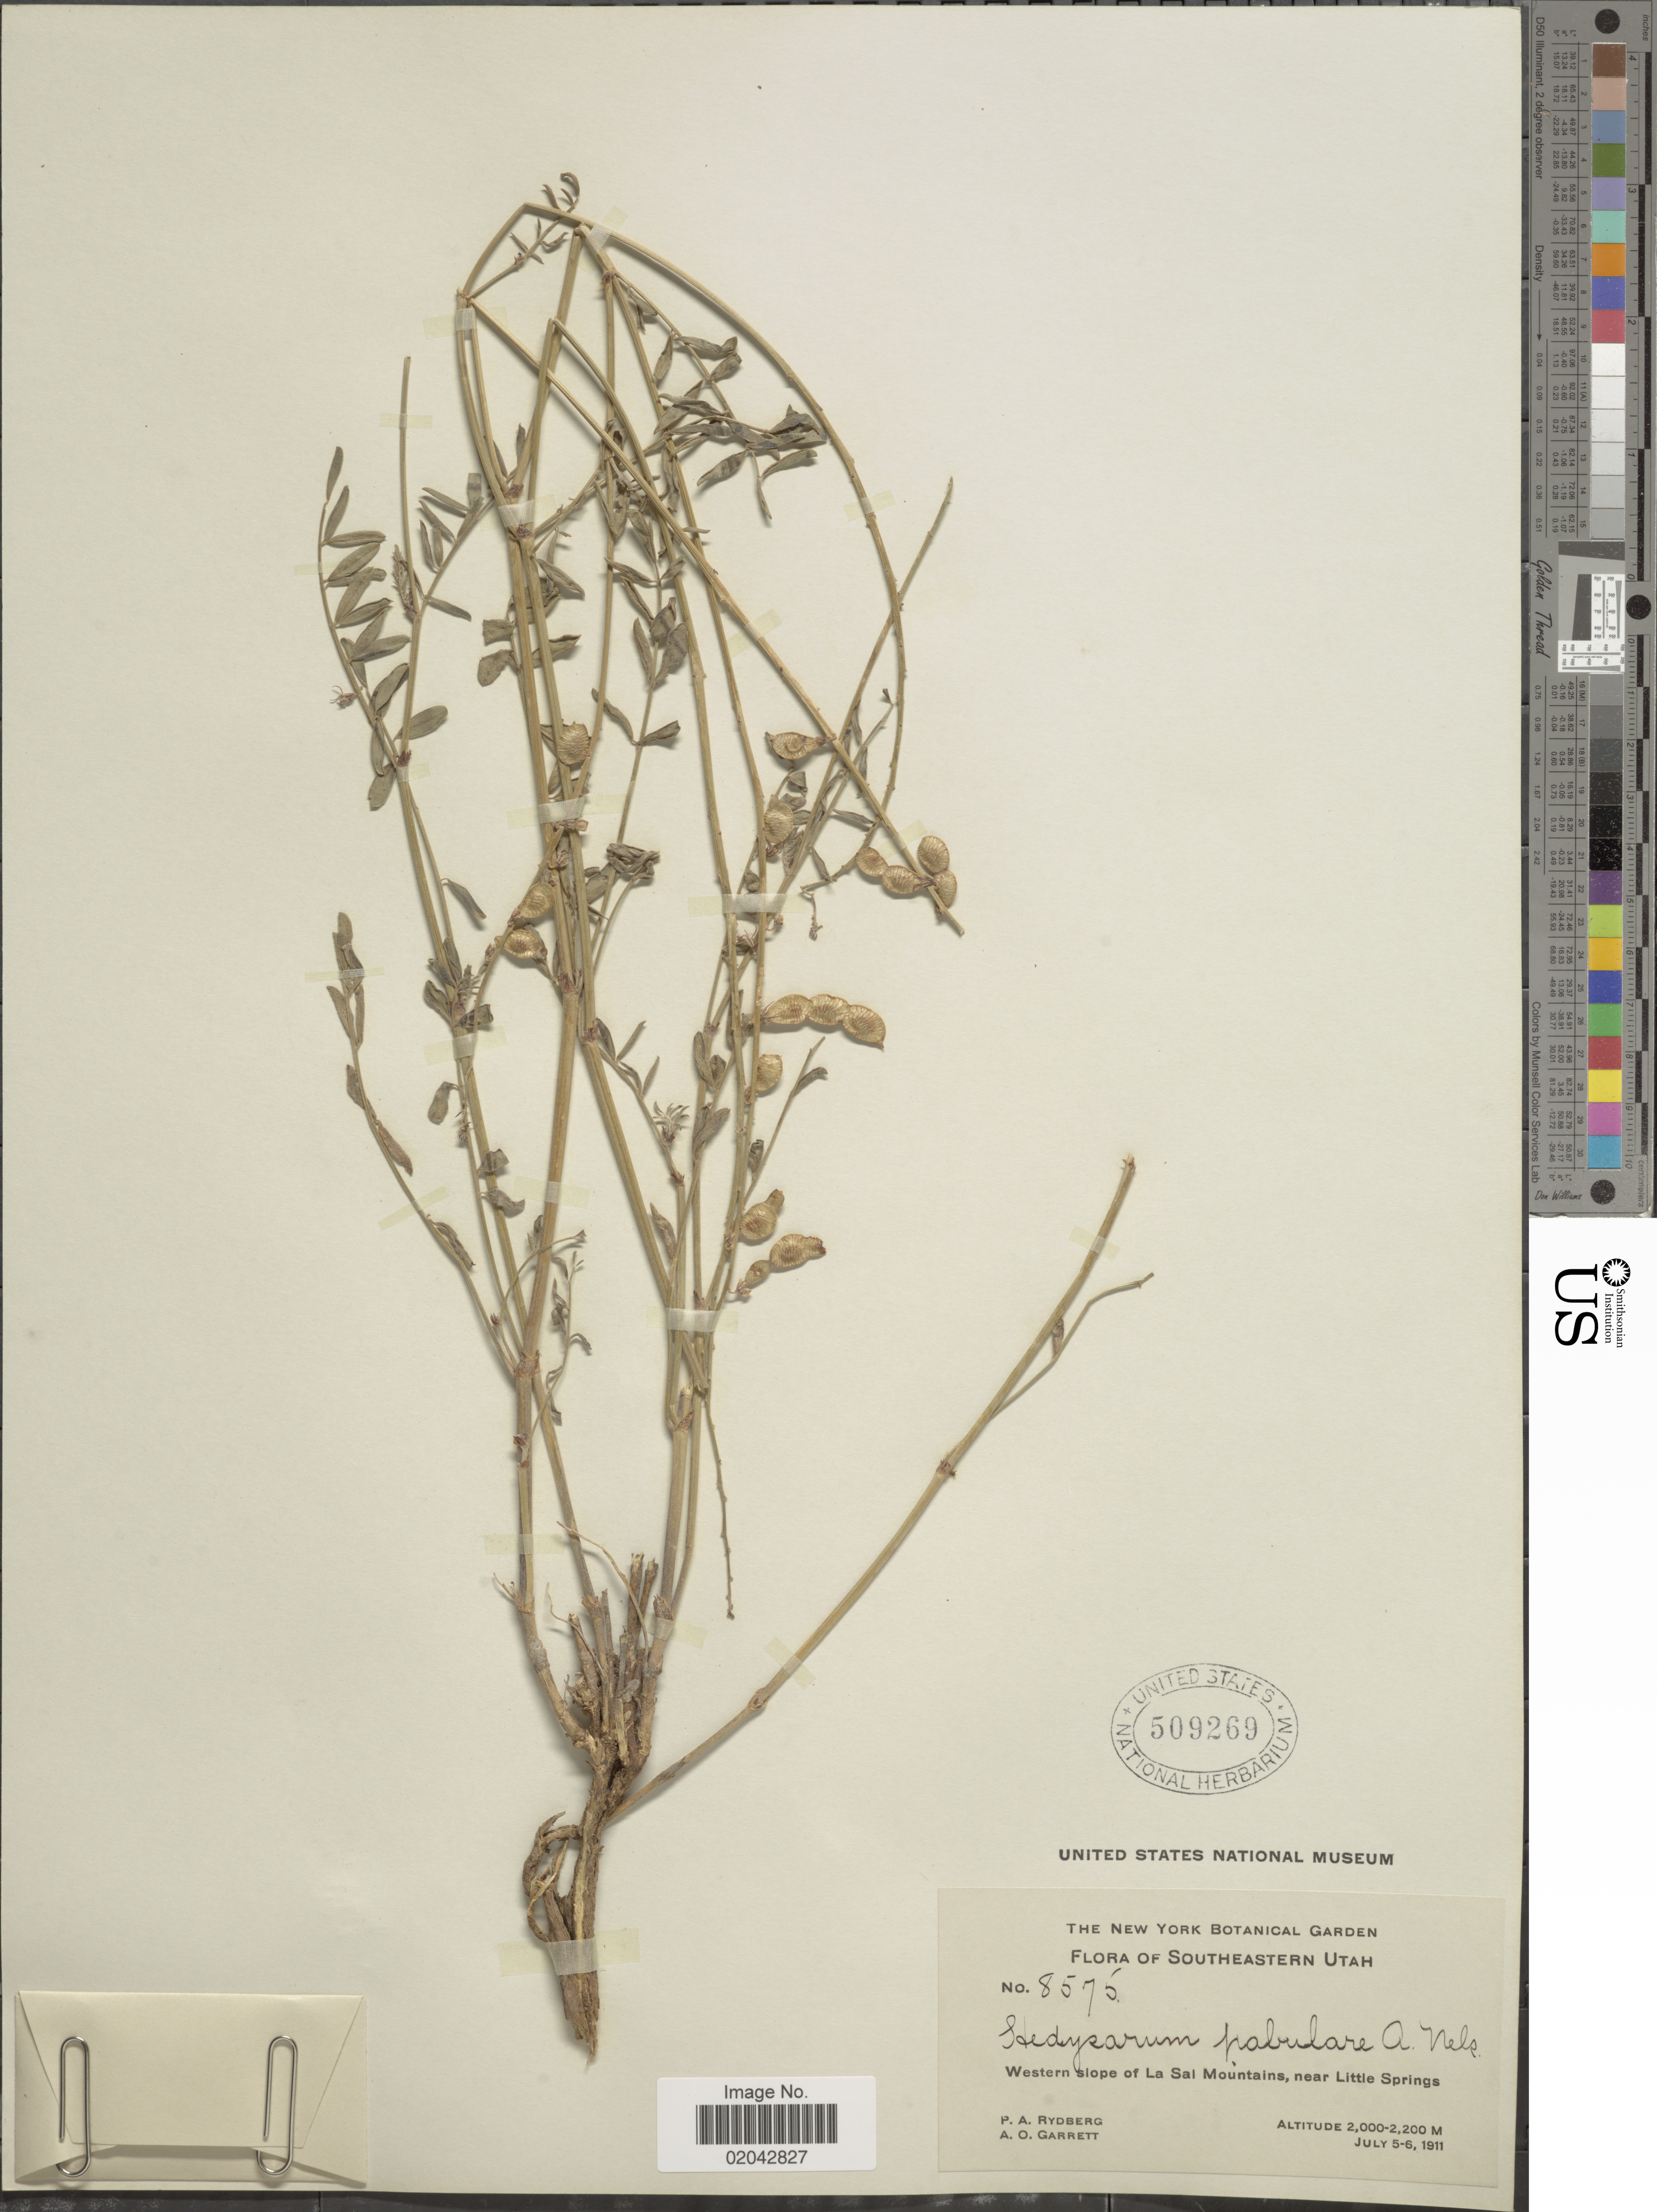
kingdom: Plantae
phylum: Tracheophyta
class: Magnoliopsida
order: Fabales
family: Fabaceae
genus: Hedysarum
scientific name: Hedysarum pabulare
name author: A. Nelson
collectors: P. A. Rydberg & A. O. Garrett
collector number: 8575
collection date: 1911-07-05/1911-07-06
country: United States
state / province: Utah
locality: Southeastern Utah, Western slope of La Sal Mountains, near Little Springs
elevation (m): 2000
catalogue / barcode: US 509269